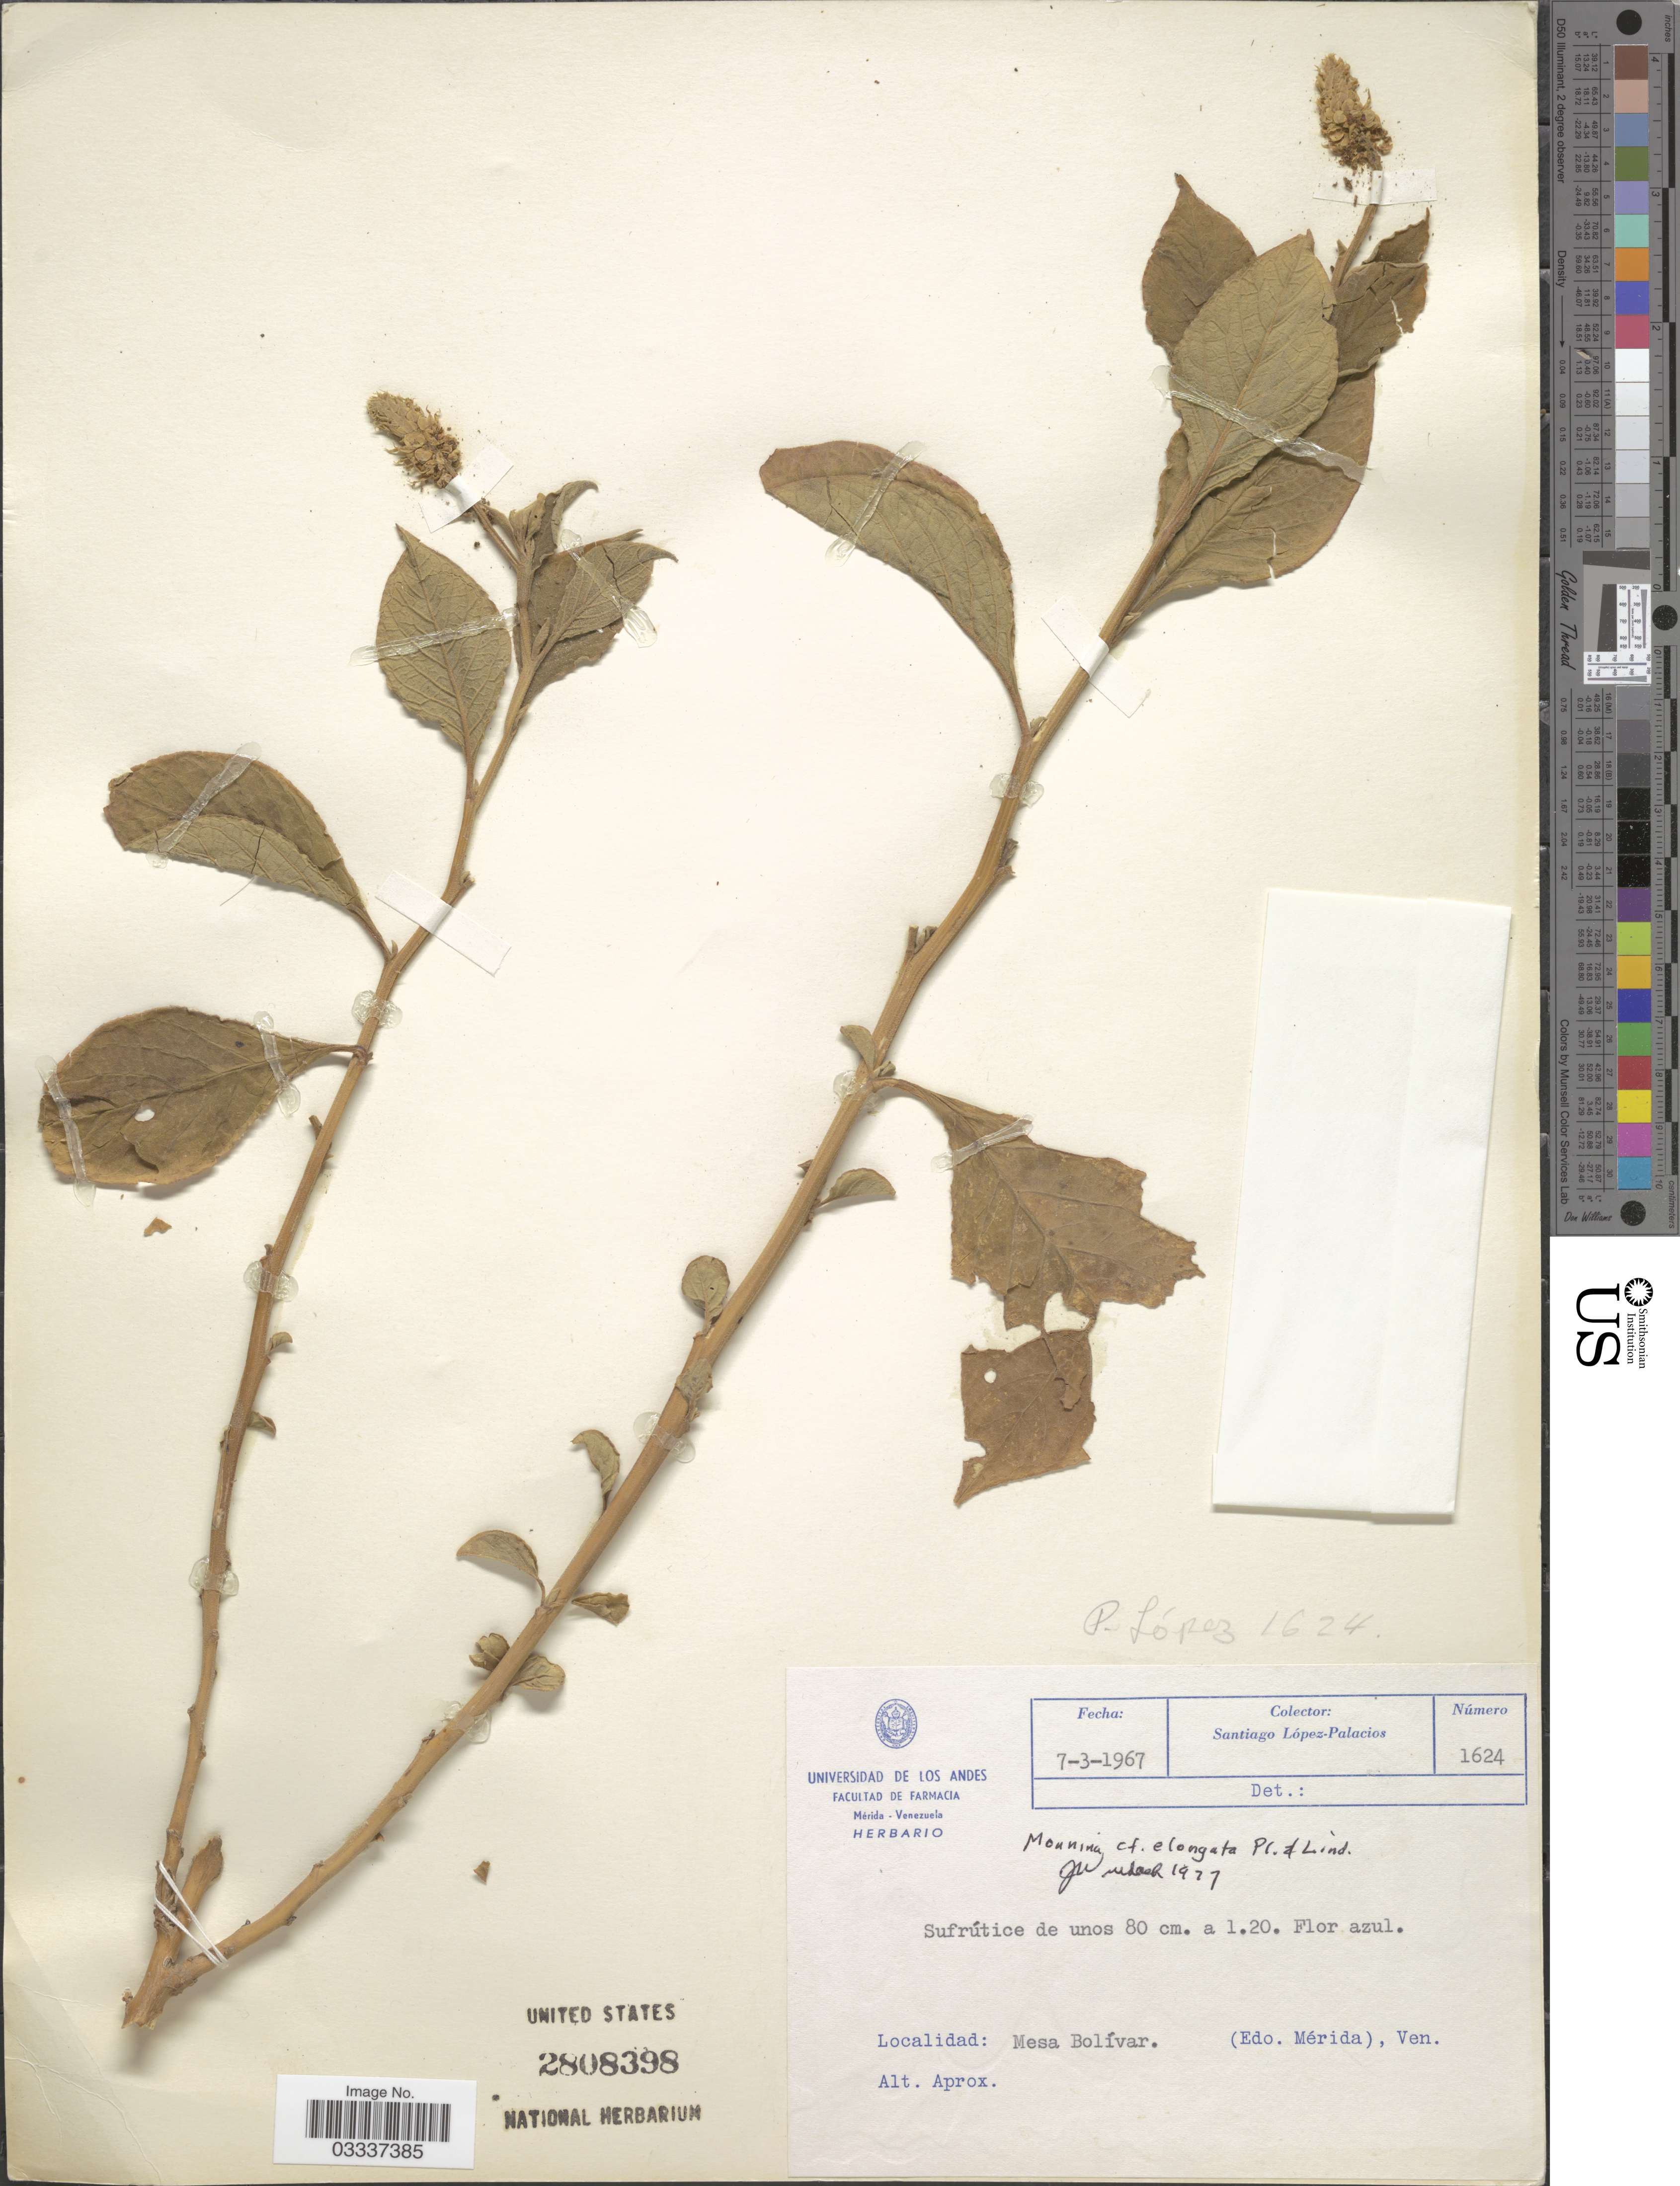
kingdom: Plantae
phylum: Tracheophyta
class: Magnoliopsida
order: Fabales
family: Polygalaceae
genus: Monnina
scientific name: Monnina elongata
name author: Planch. & Linden ex Triana & Planch.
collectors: S. López-Palacios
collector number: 1624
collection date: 1967-03-07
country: Venezuela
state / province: Mérida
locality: Mesa Bolívar.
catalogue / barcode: US 2808398